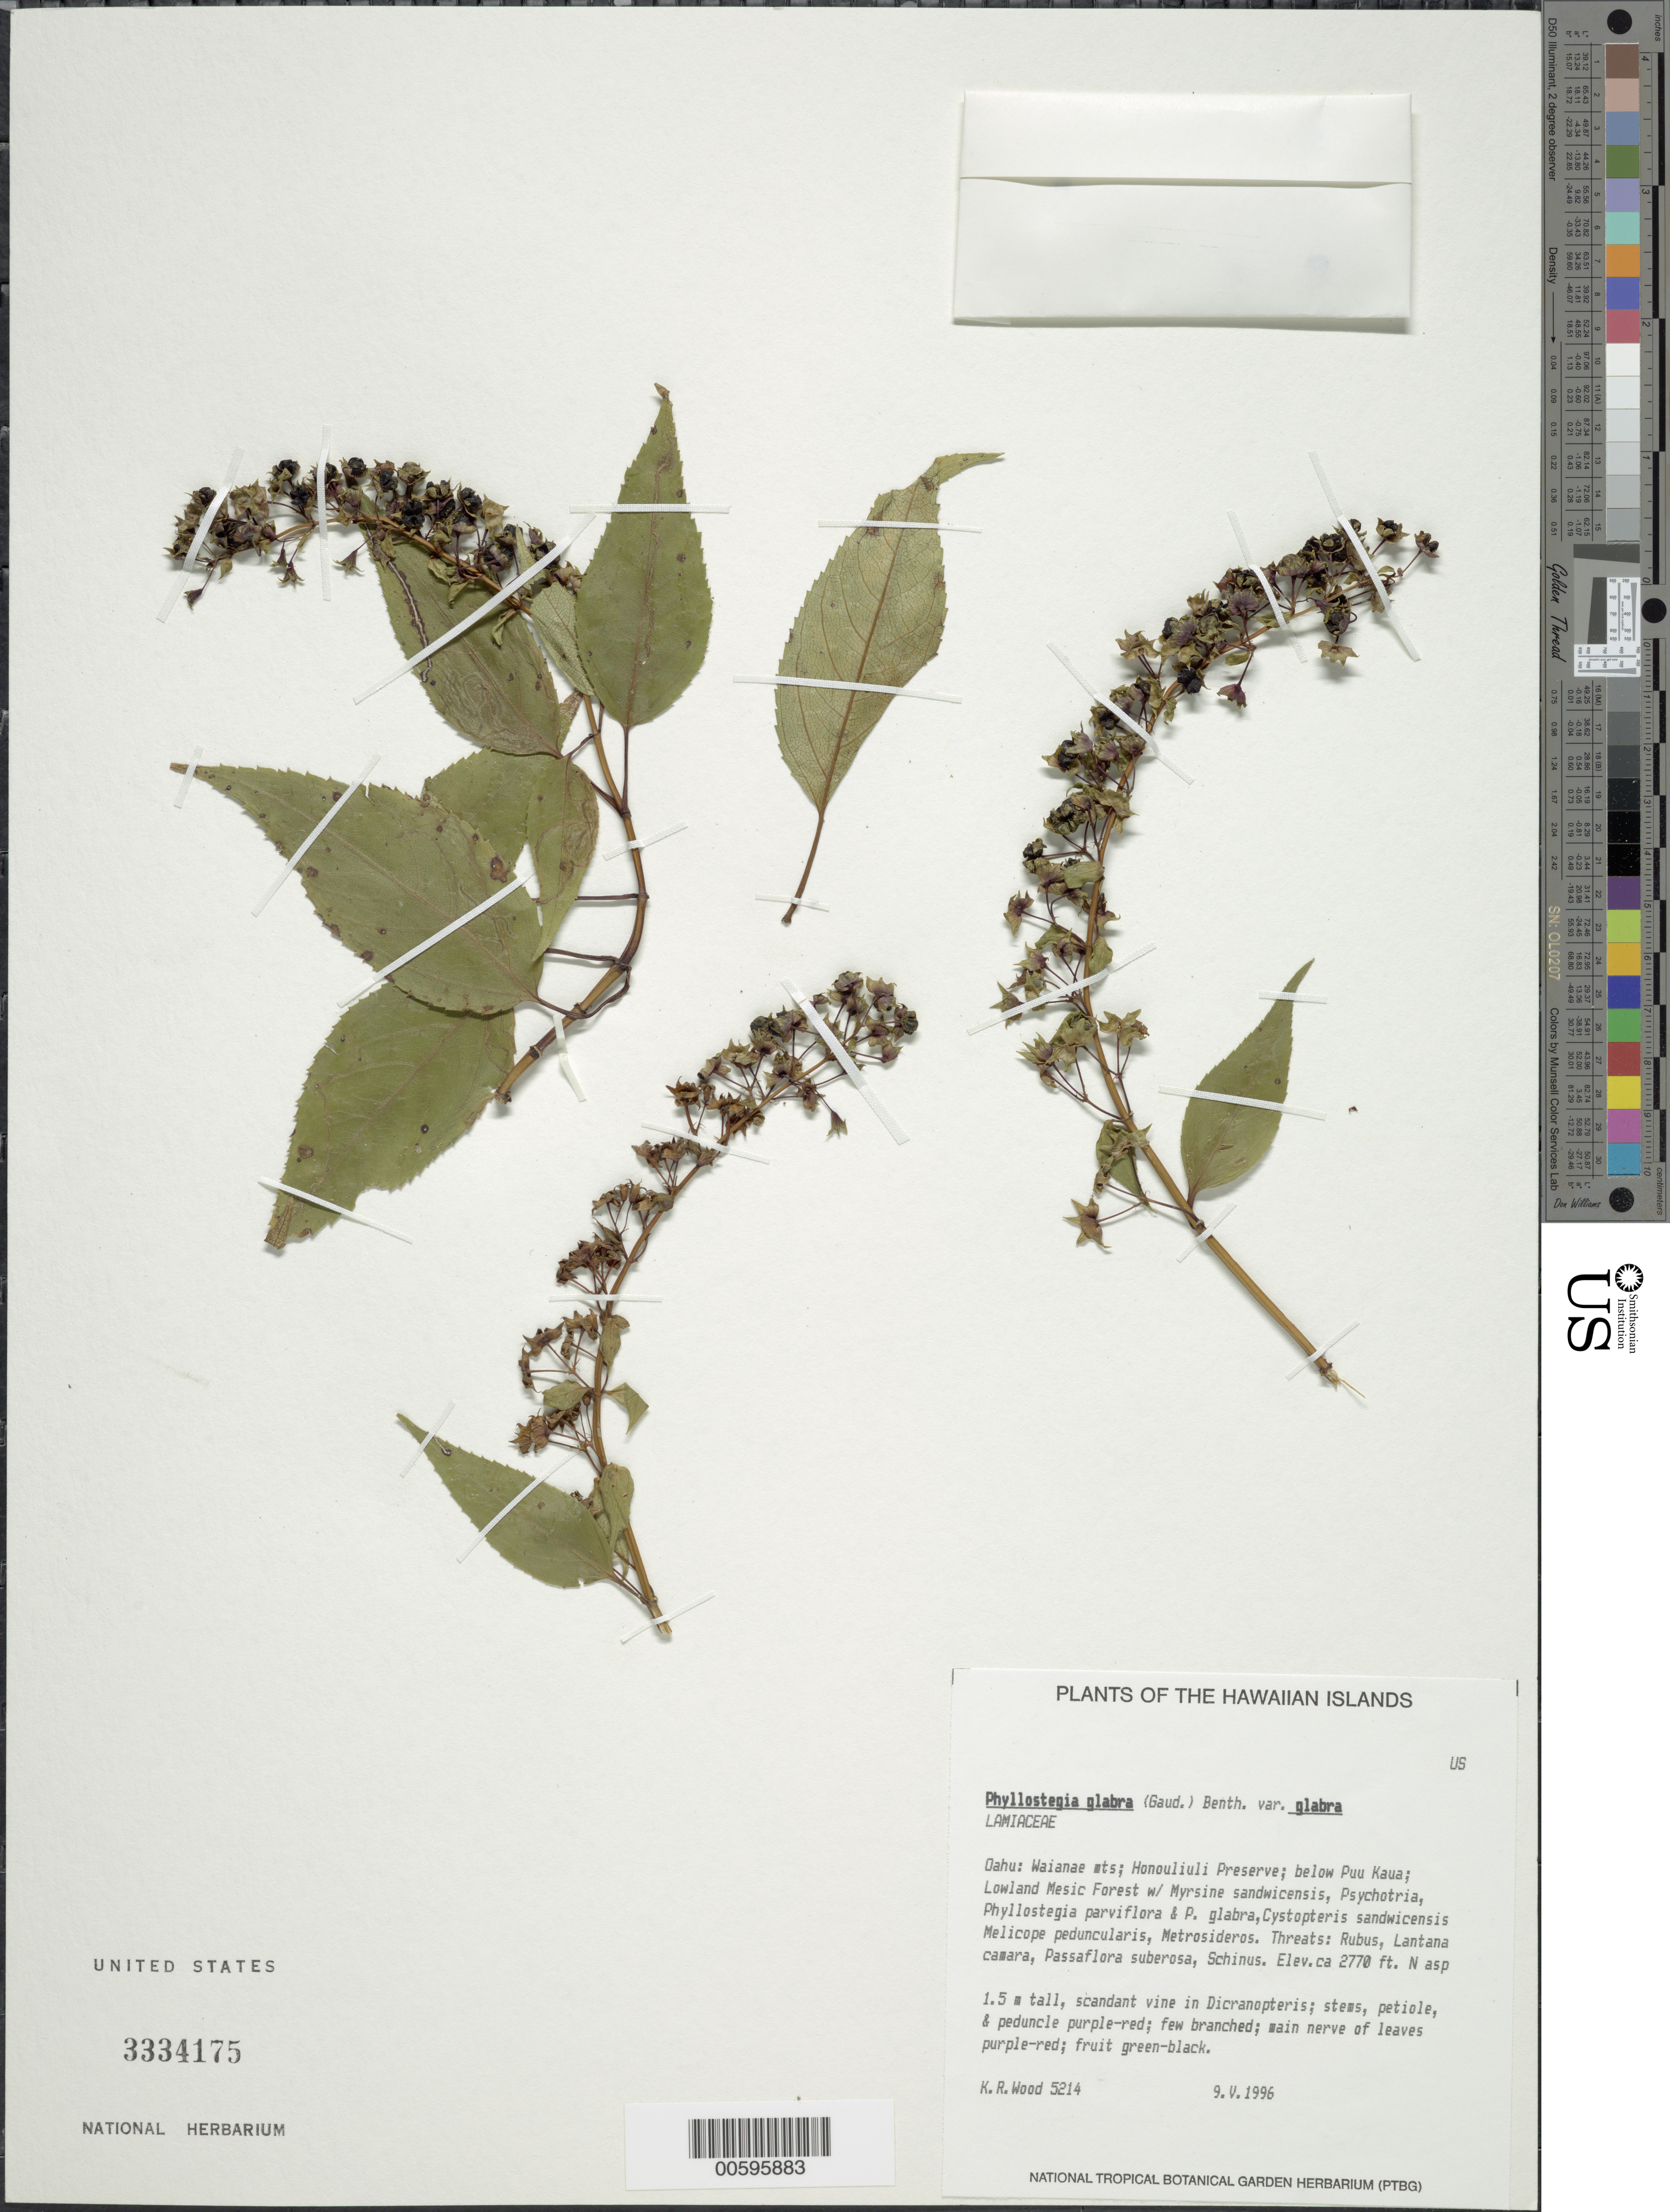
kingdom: Plantae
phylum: Tracheophyta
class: Magnoliopsida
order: Lamiales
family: Lamiaceae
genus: Phyllostegia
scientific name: Phyllostegia glabra var. glabra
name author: (Gaudich.) Benth.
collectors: K. R. Wood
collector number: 5214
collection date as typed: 9 May 1996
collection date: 1996-05-09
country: United States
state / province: Hawaii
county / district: Honolulu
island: Oahu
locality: Waianae Mts; Honouliuli Preserve; below Puu Kaua.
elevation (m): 844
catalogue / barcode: US 3334175